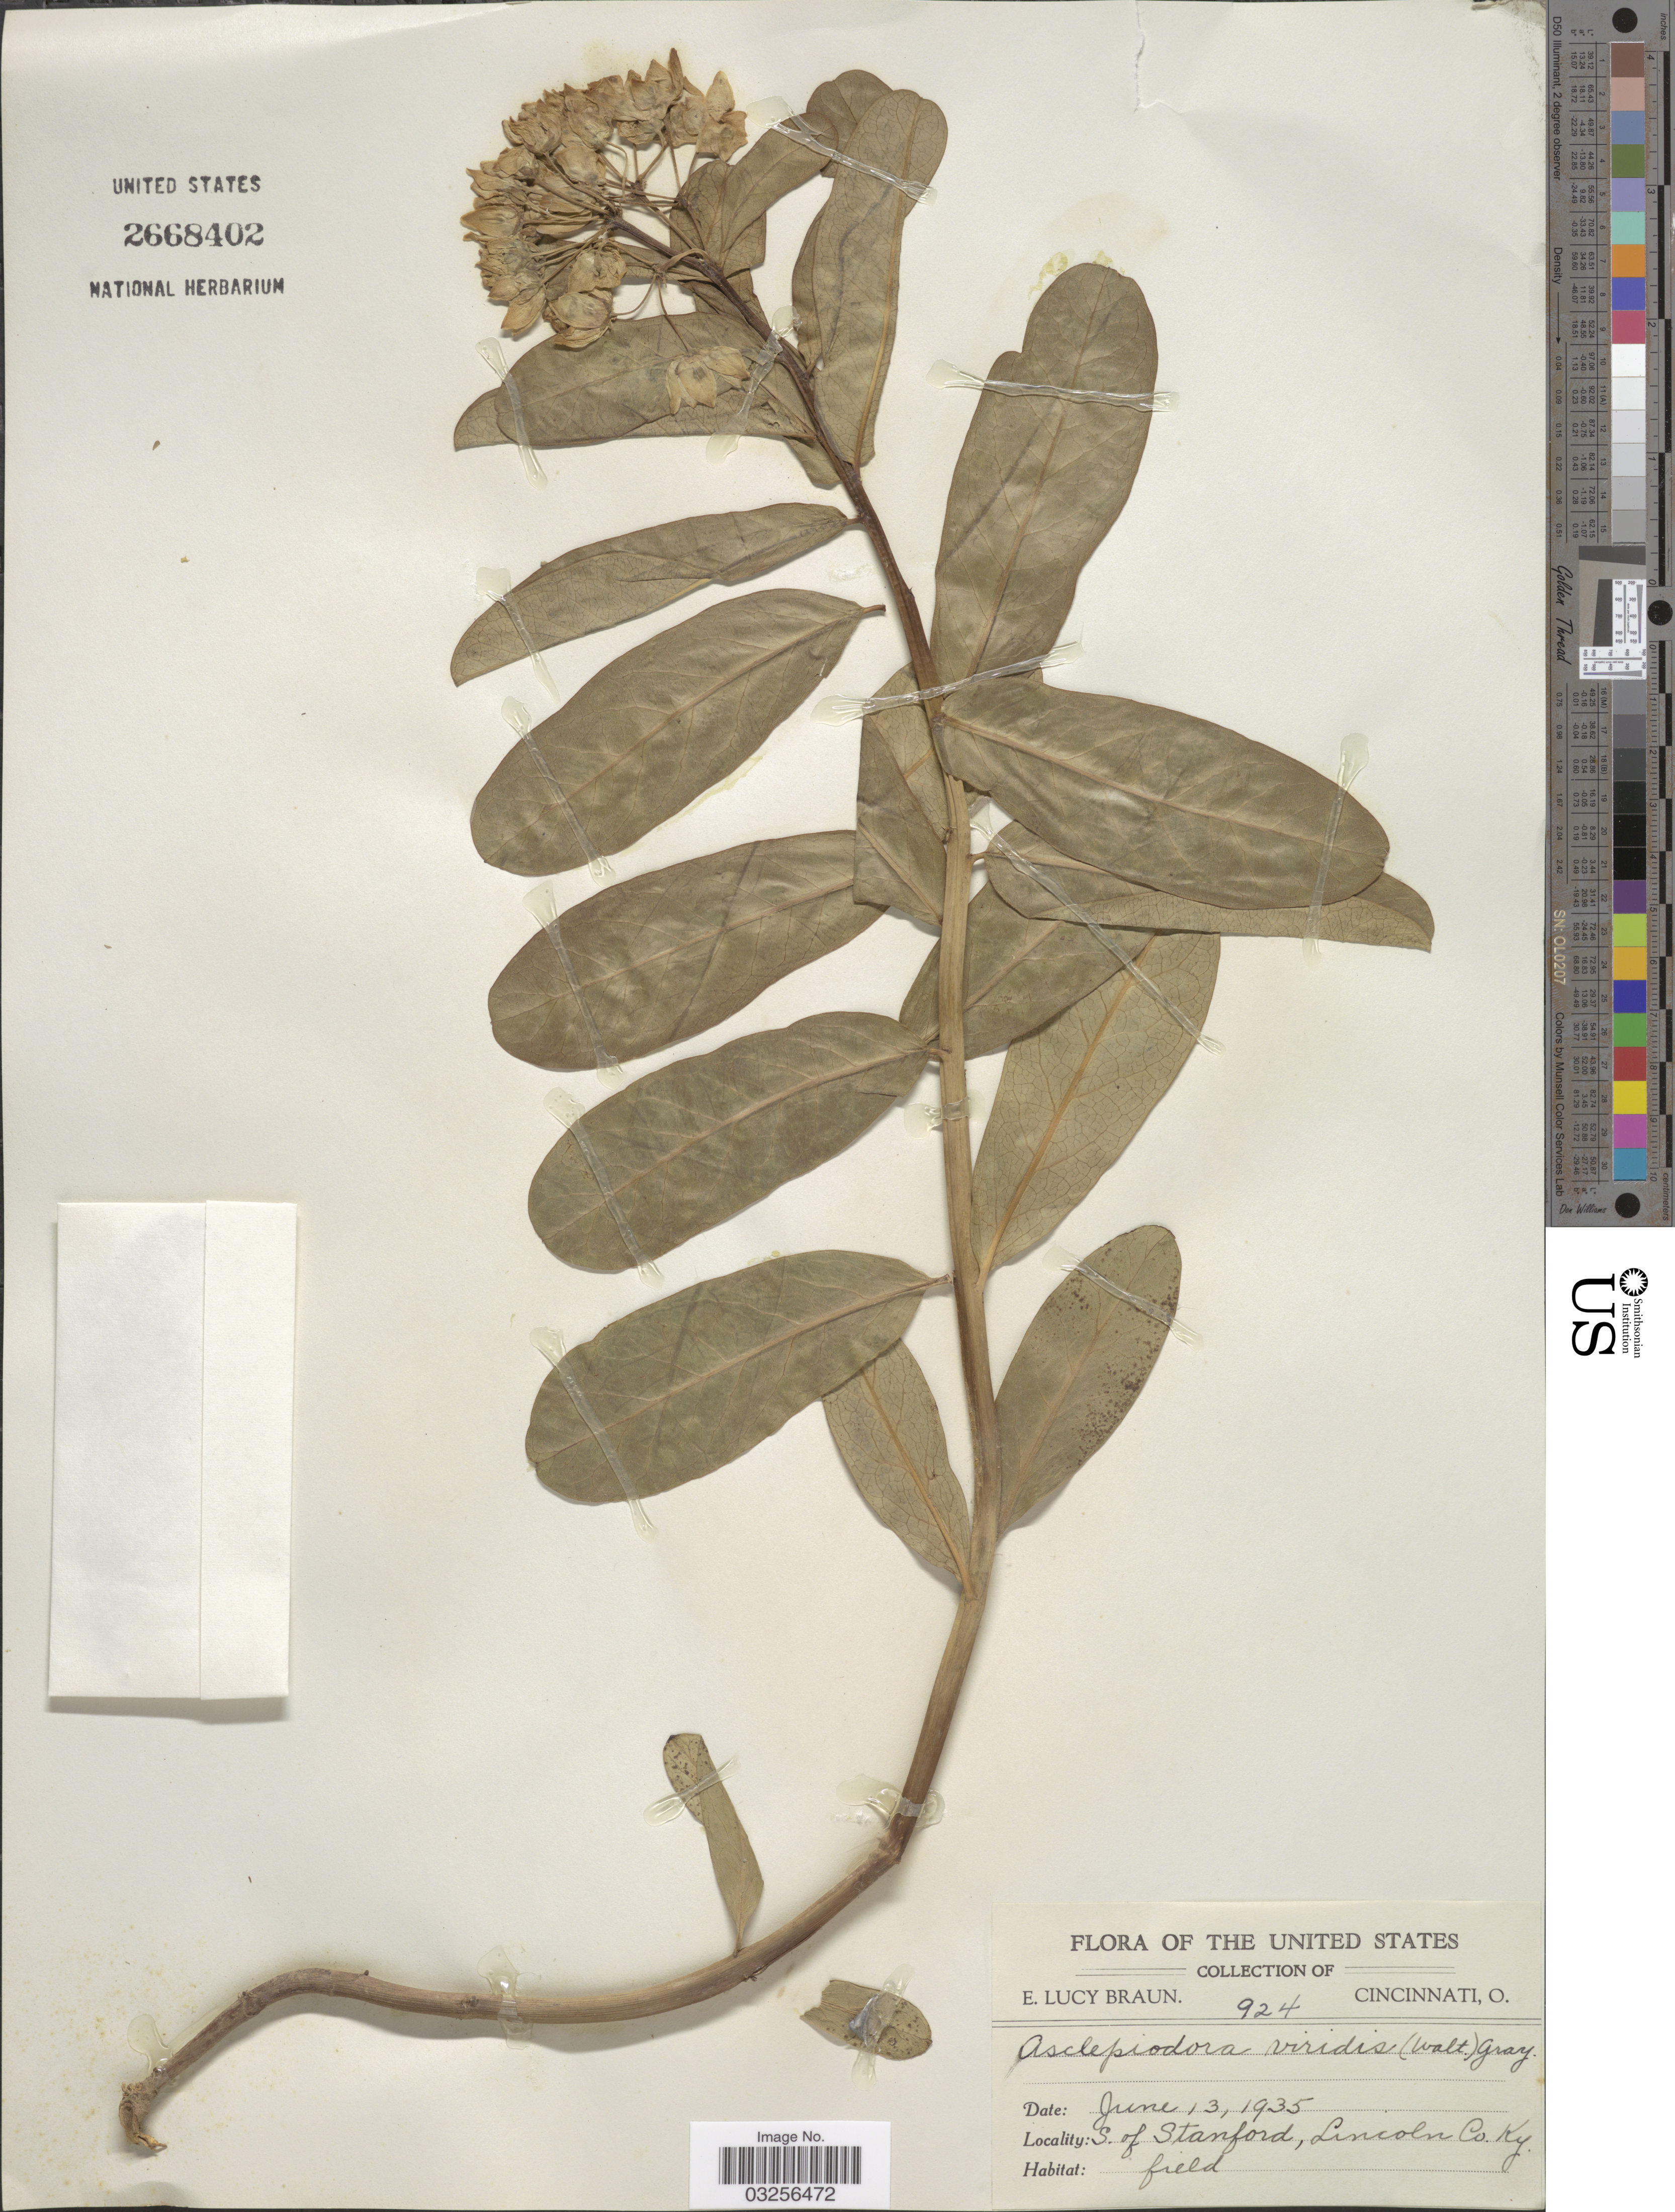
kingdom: Plantae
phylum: Tracheophyta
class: Magnoliopsida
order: Gentianales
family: Apocynaceae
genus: Asclepias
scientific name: Asclepias viridis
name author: Walter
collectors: E. Braun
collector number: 924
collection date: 1935-06-13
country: United States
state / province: Kentucky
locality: S. of Stanford, Lincoln Co. Ky.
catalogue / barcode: US 2668402